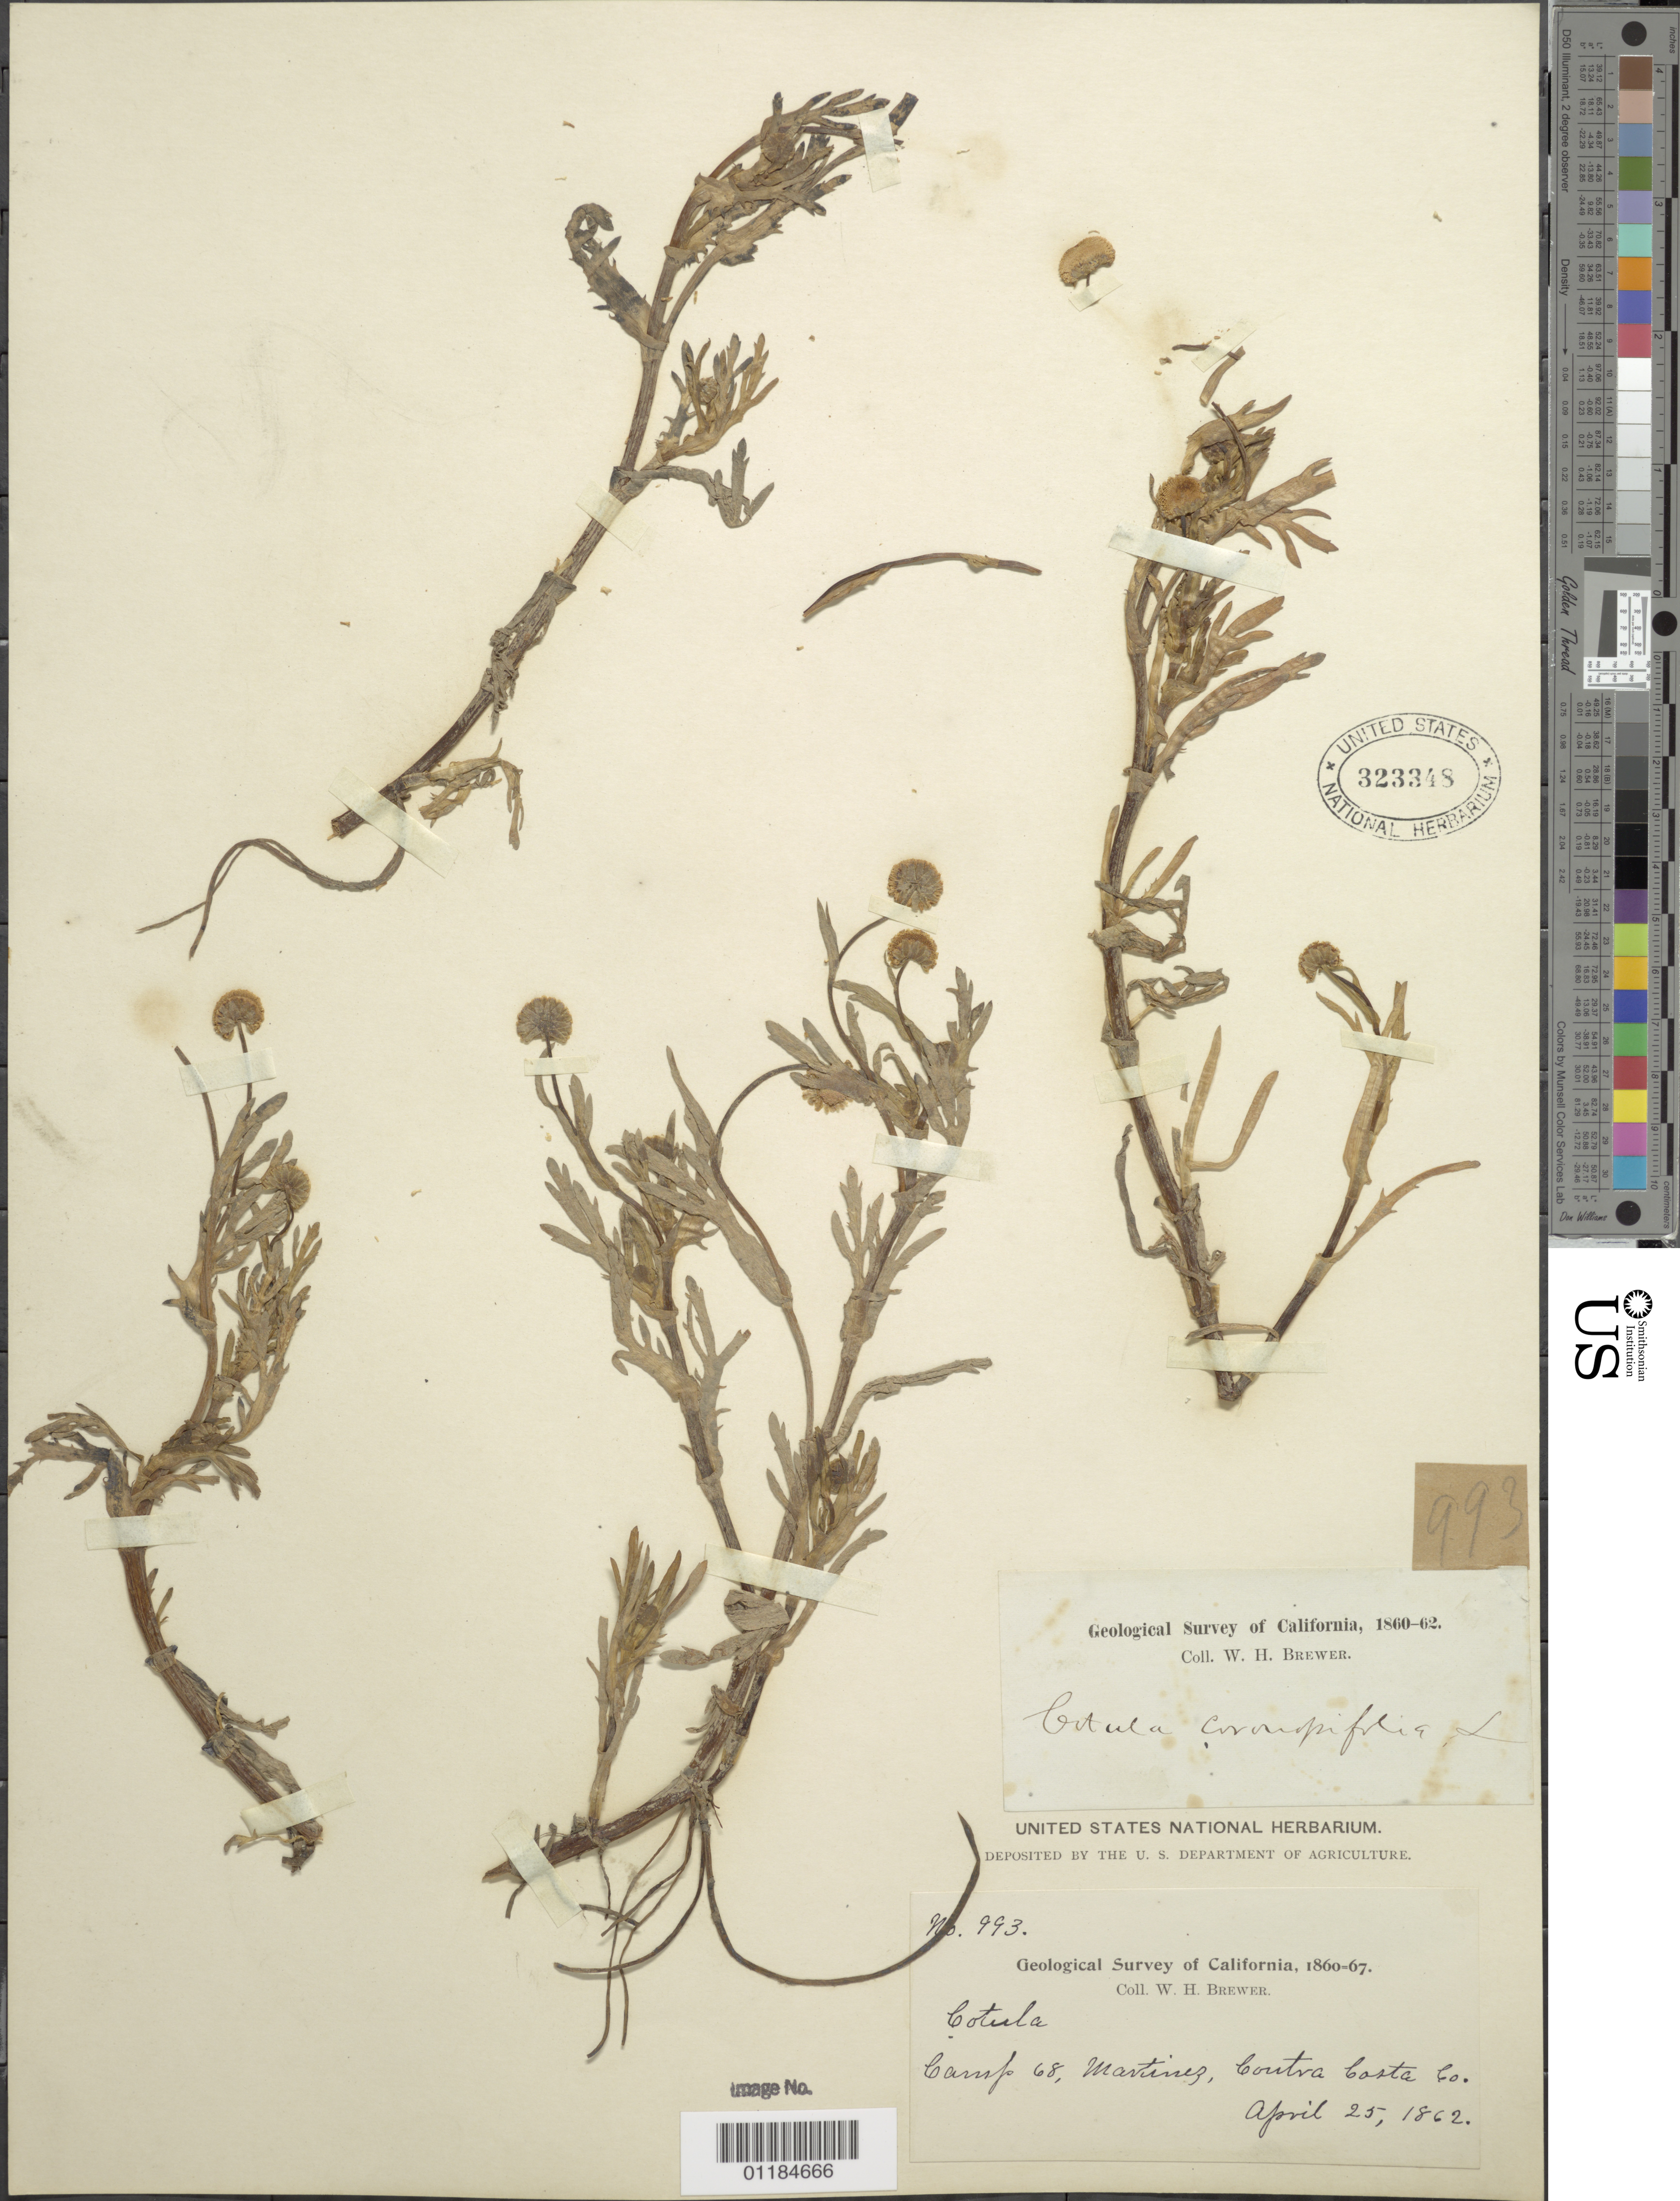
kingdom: Plantae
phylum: Tracheophyta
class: Magnoliopsida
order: Asterales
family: Asteraceae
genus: Cotula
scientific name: Cotula coronopifolia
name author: L.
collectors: W. H. Brewer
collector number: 993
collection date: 1862-04-25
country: United States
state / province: California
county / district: Contra Costa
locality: Camp 68, Martinez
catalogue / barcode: US 323348